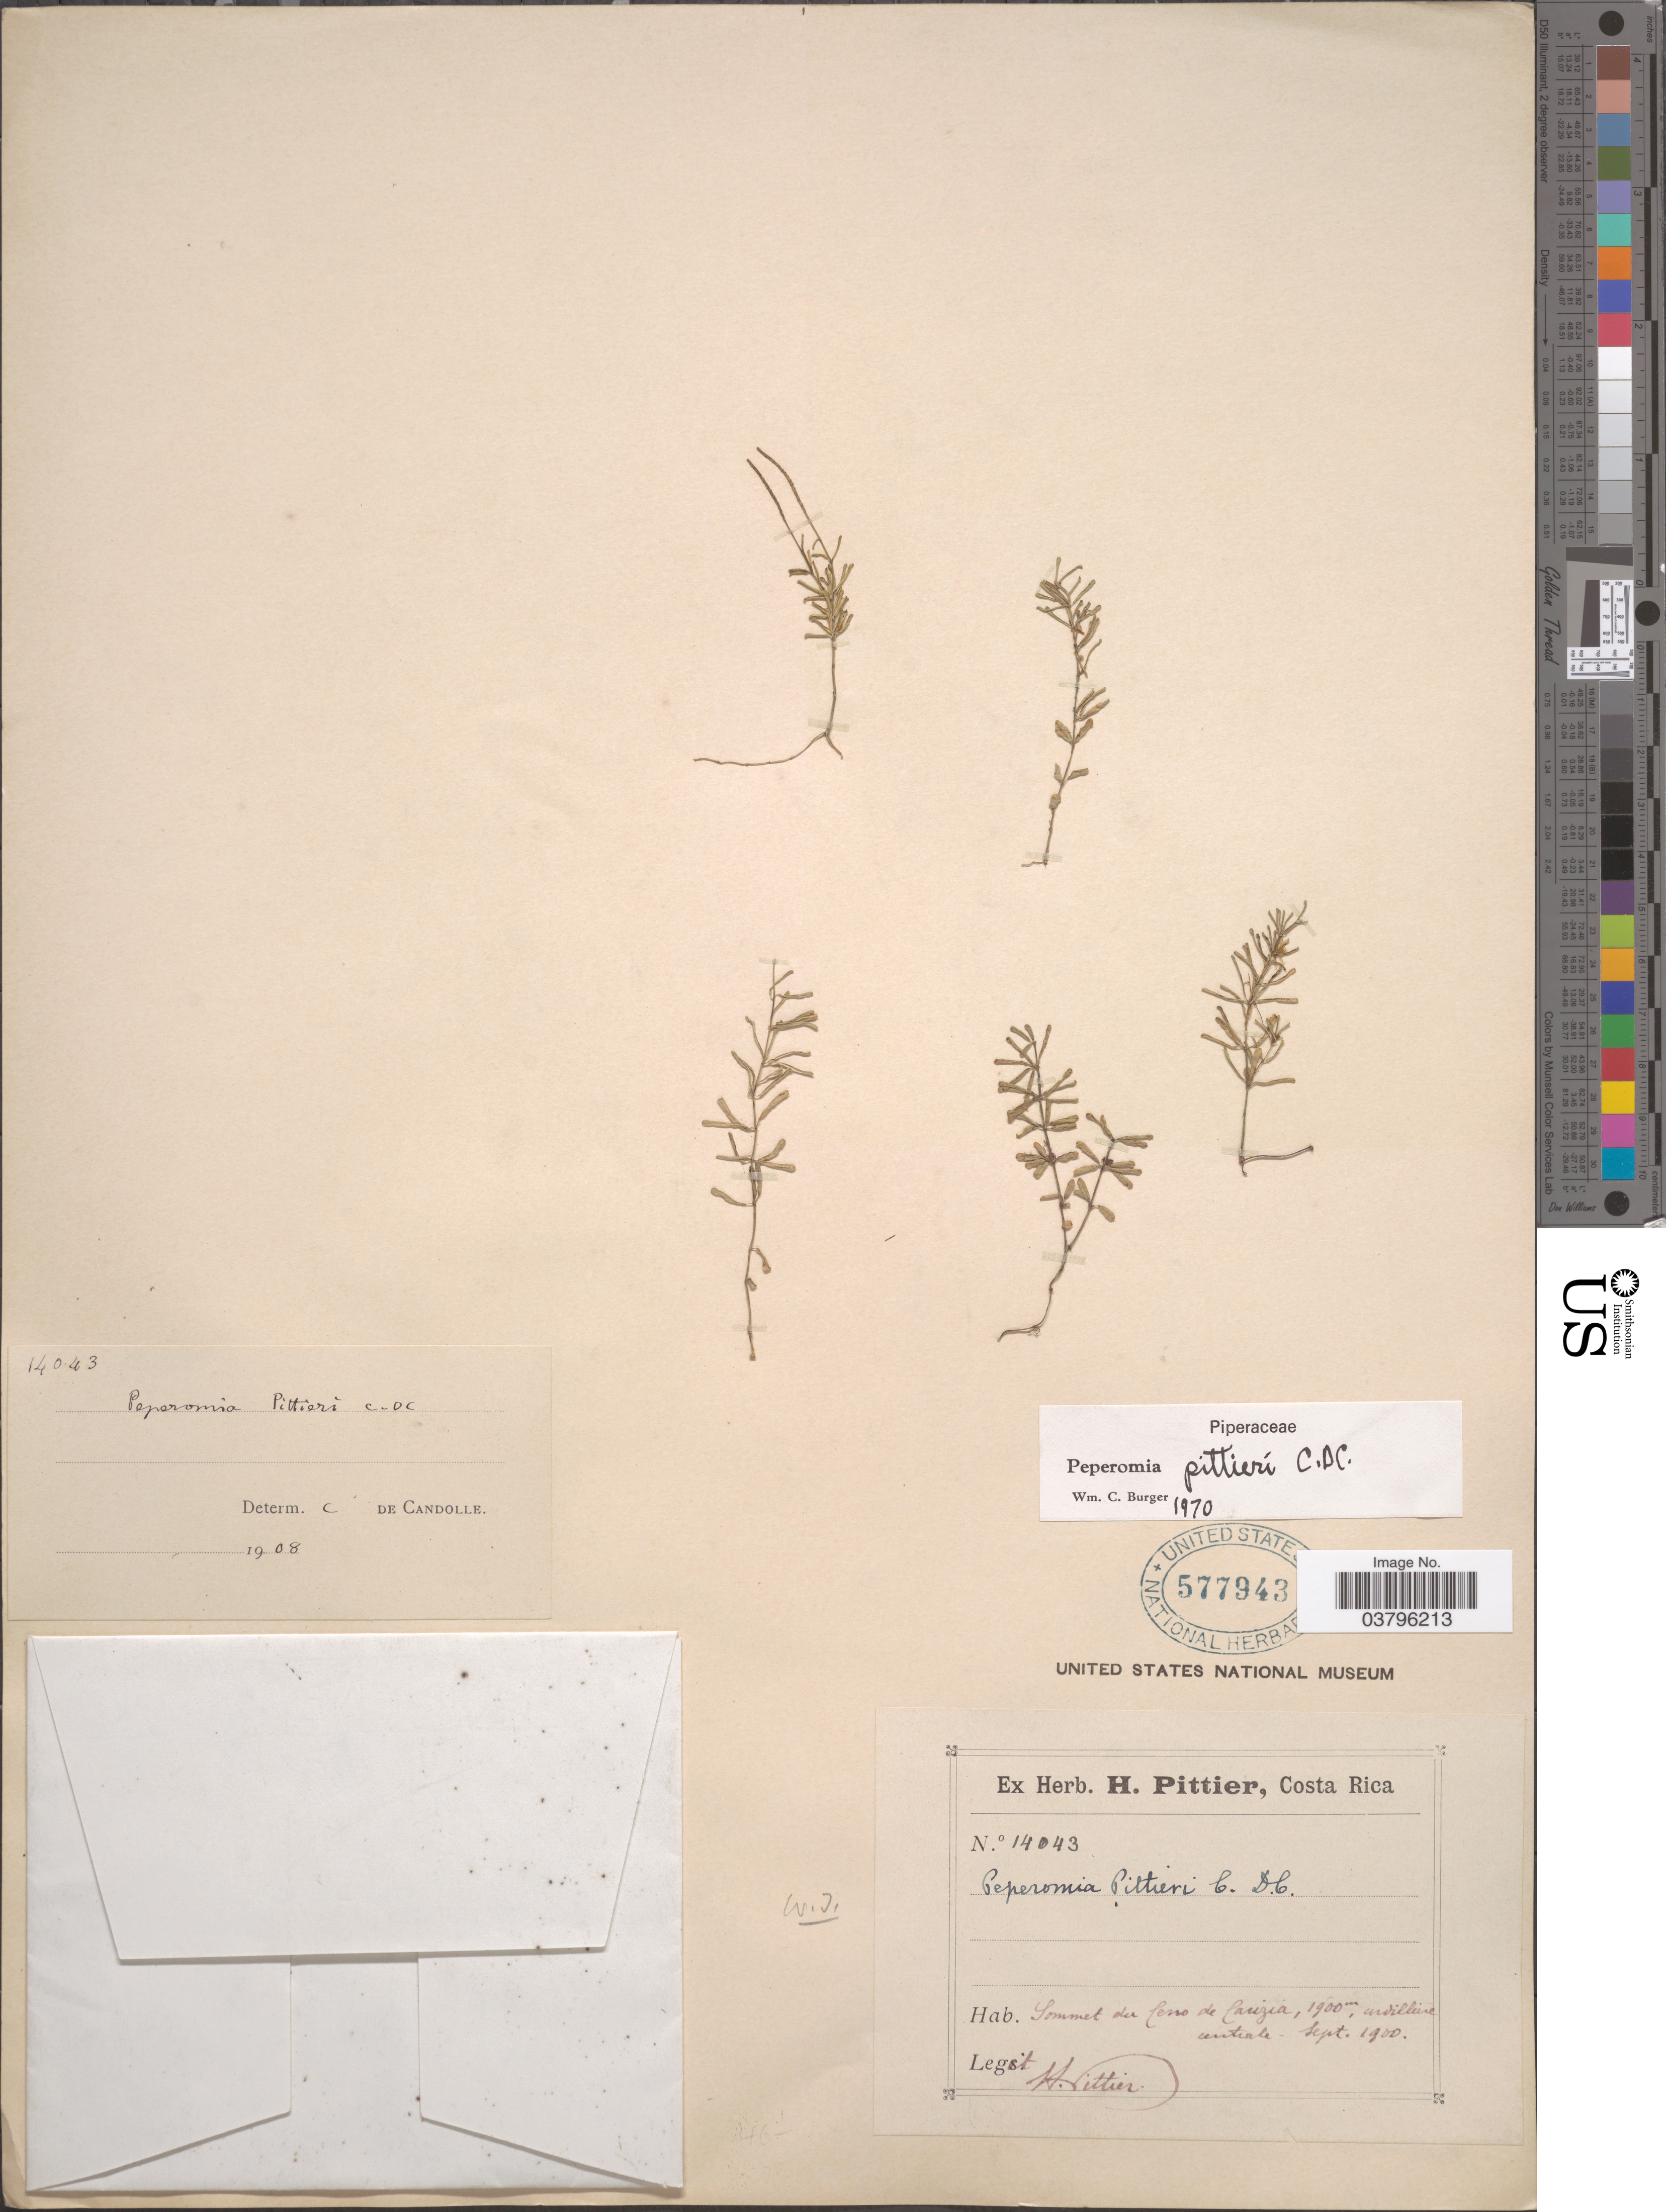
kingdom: Plantae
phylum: Tracheophyta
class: Magnoliopsida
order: Piperales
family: Piperaceae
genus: Peperomia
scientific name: Peperomia pittieri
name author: C. DC.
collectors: H. F. Pittier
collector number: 14043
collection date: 1900-09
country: Costa Rica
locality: Sommet du Cerro de Carizia, cordilliere centrale.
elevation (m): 1900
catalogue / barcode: US 577943